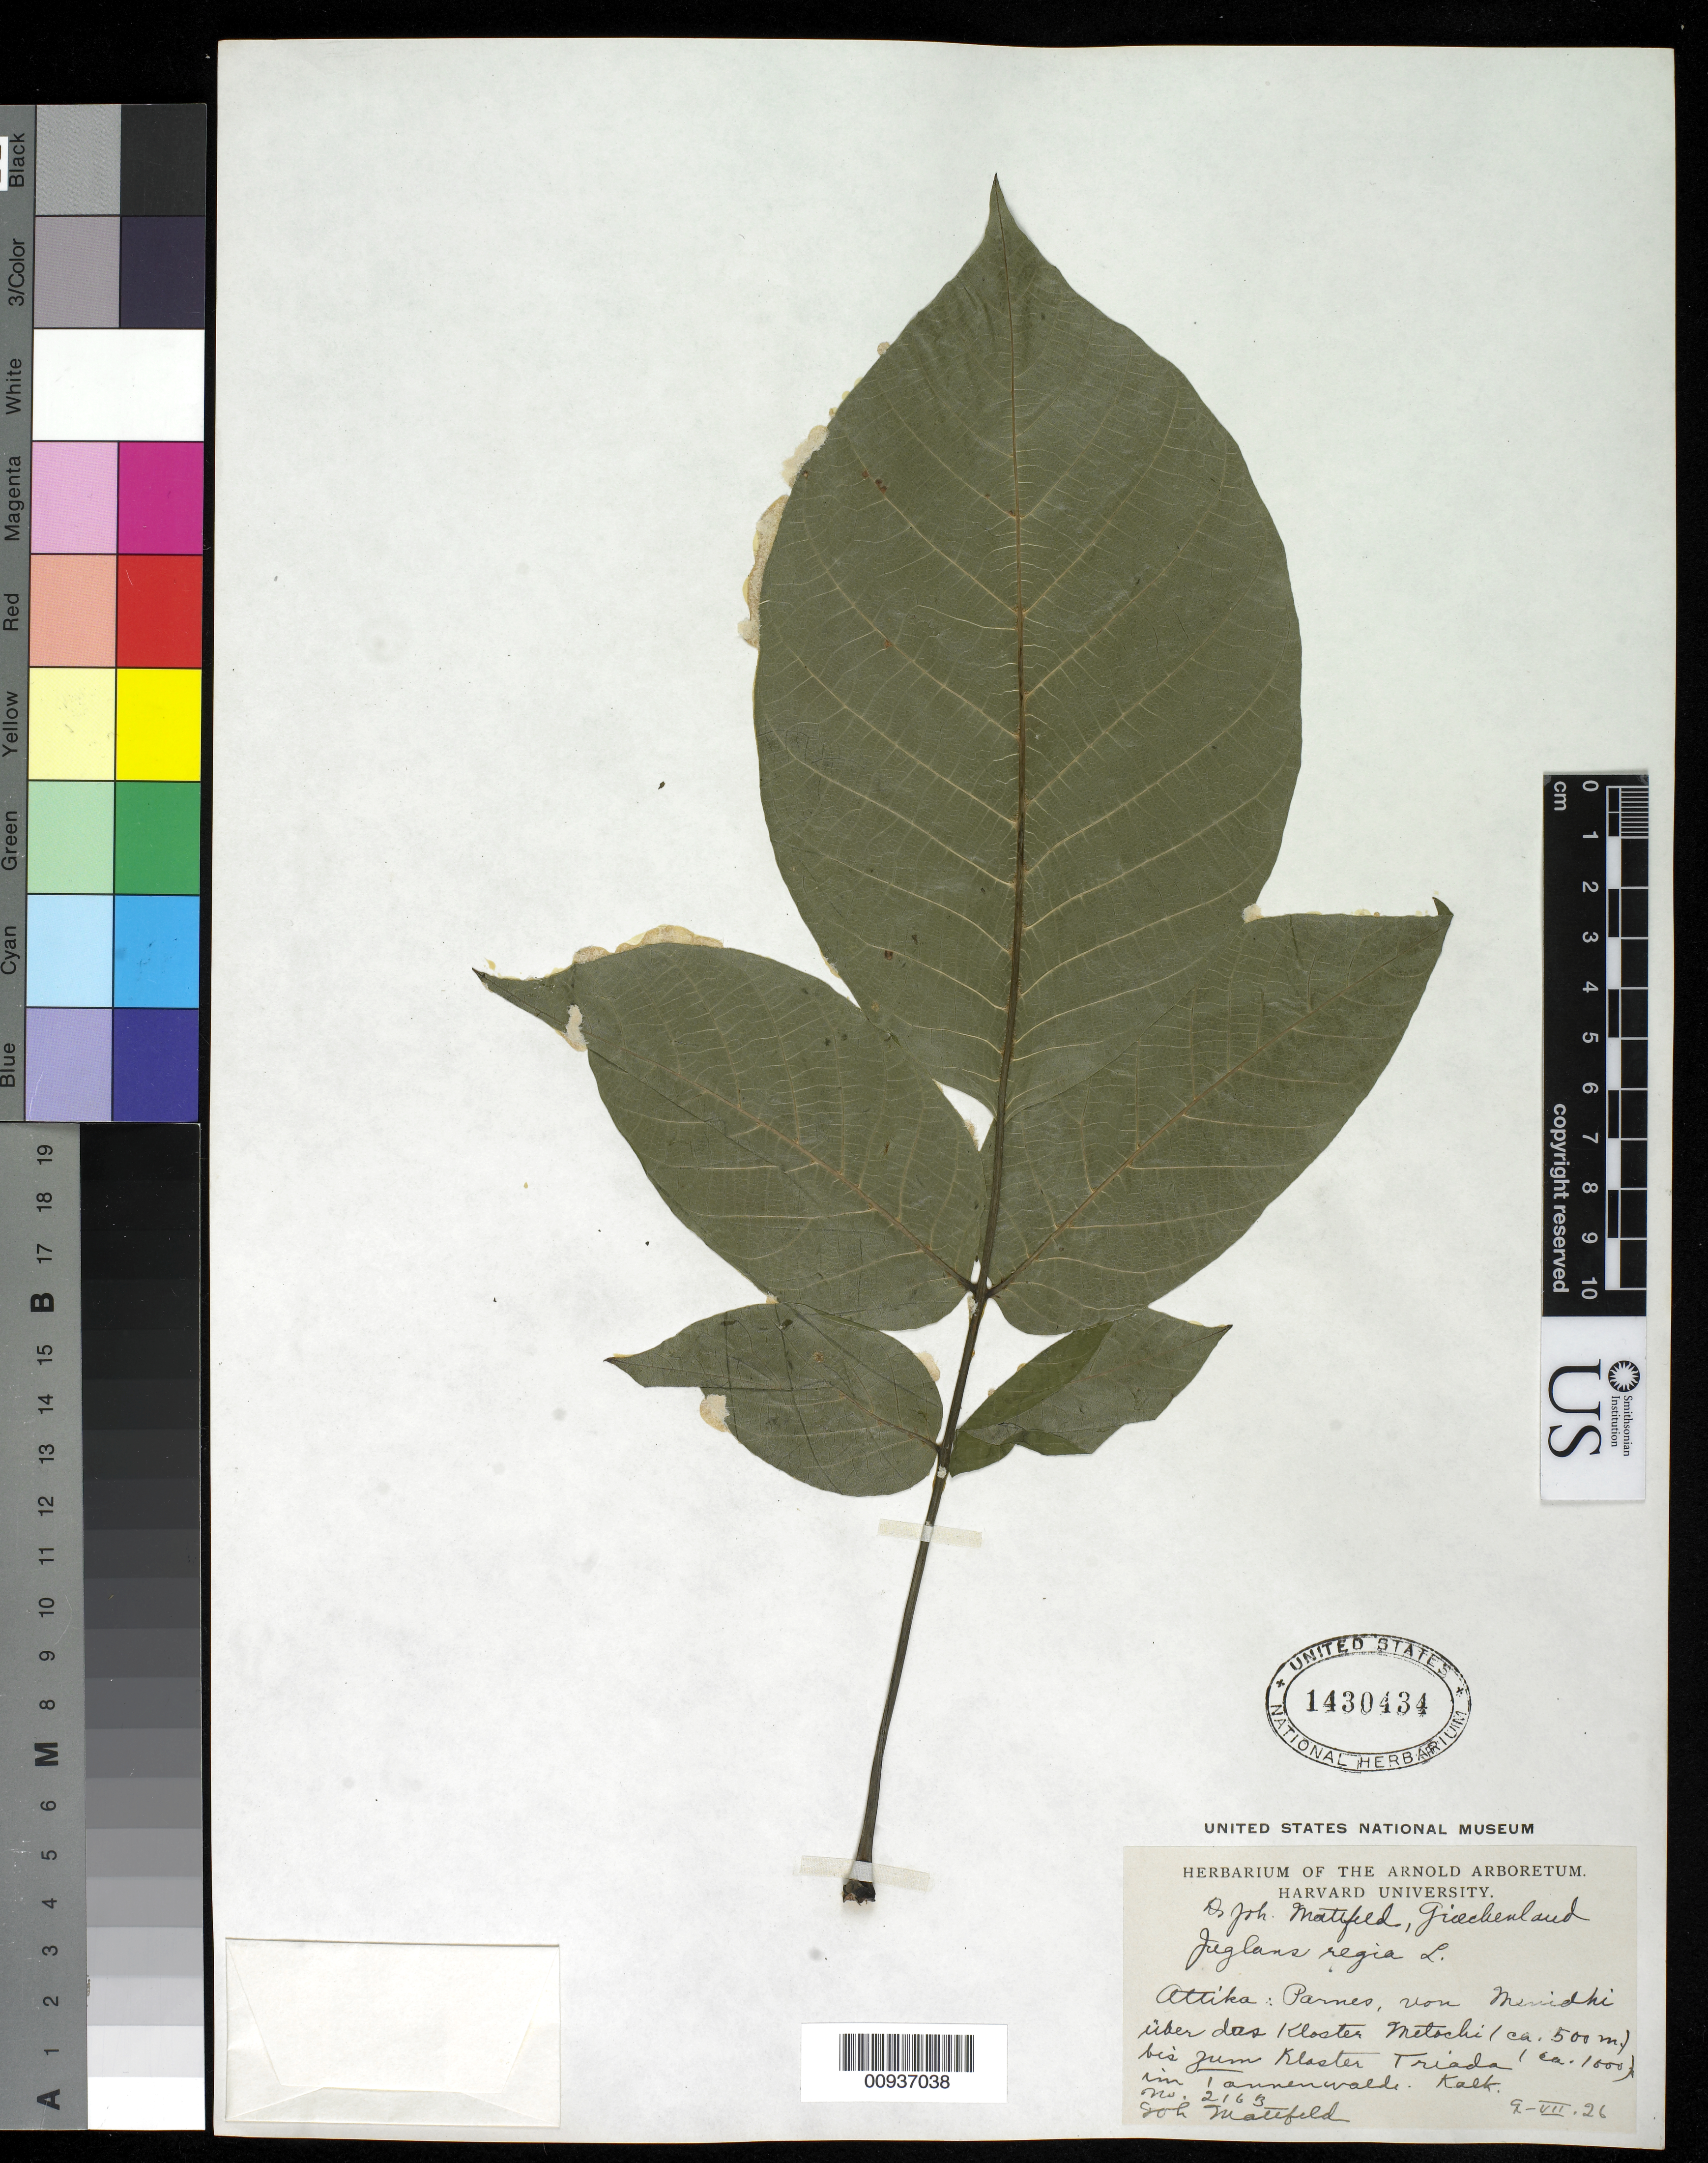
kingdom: Plantae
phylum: Tracheophyta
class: Magnoliopsida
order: Fagales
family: Juglandaceae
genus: Juglans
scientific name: Juglans regia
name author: L.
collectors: J. Mattfeld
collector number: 2163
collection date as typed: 09 Jul 1926 or 07 Sep 1926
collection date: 1926-07-09 or 1926-09-07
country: Greece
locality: Attika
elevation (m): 500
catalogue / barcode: US 1430434